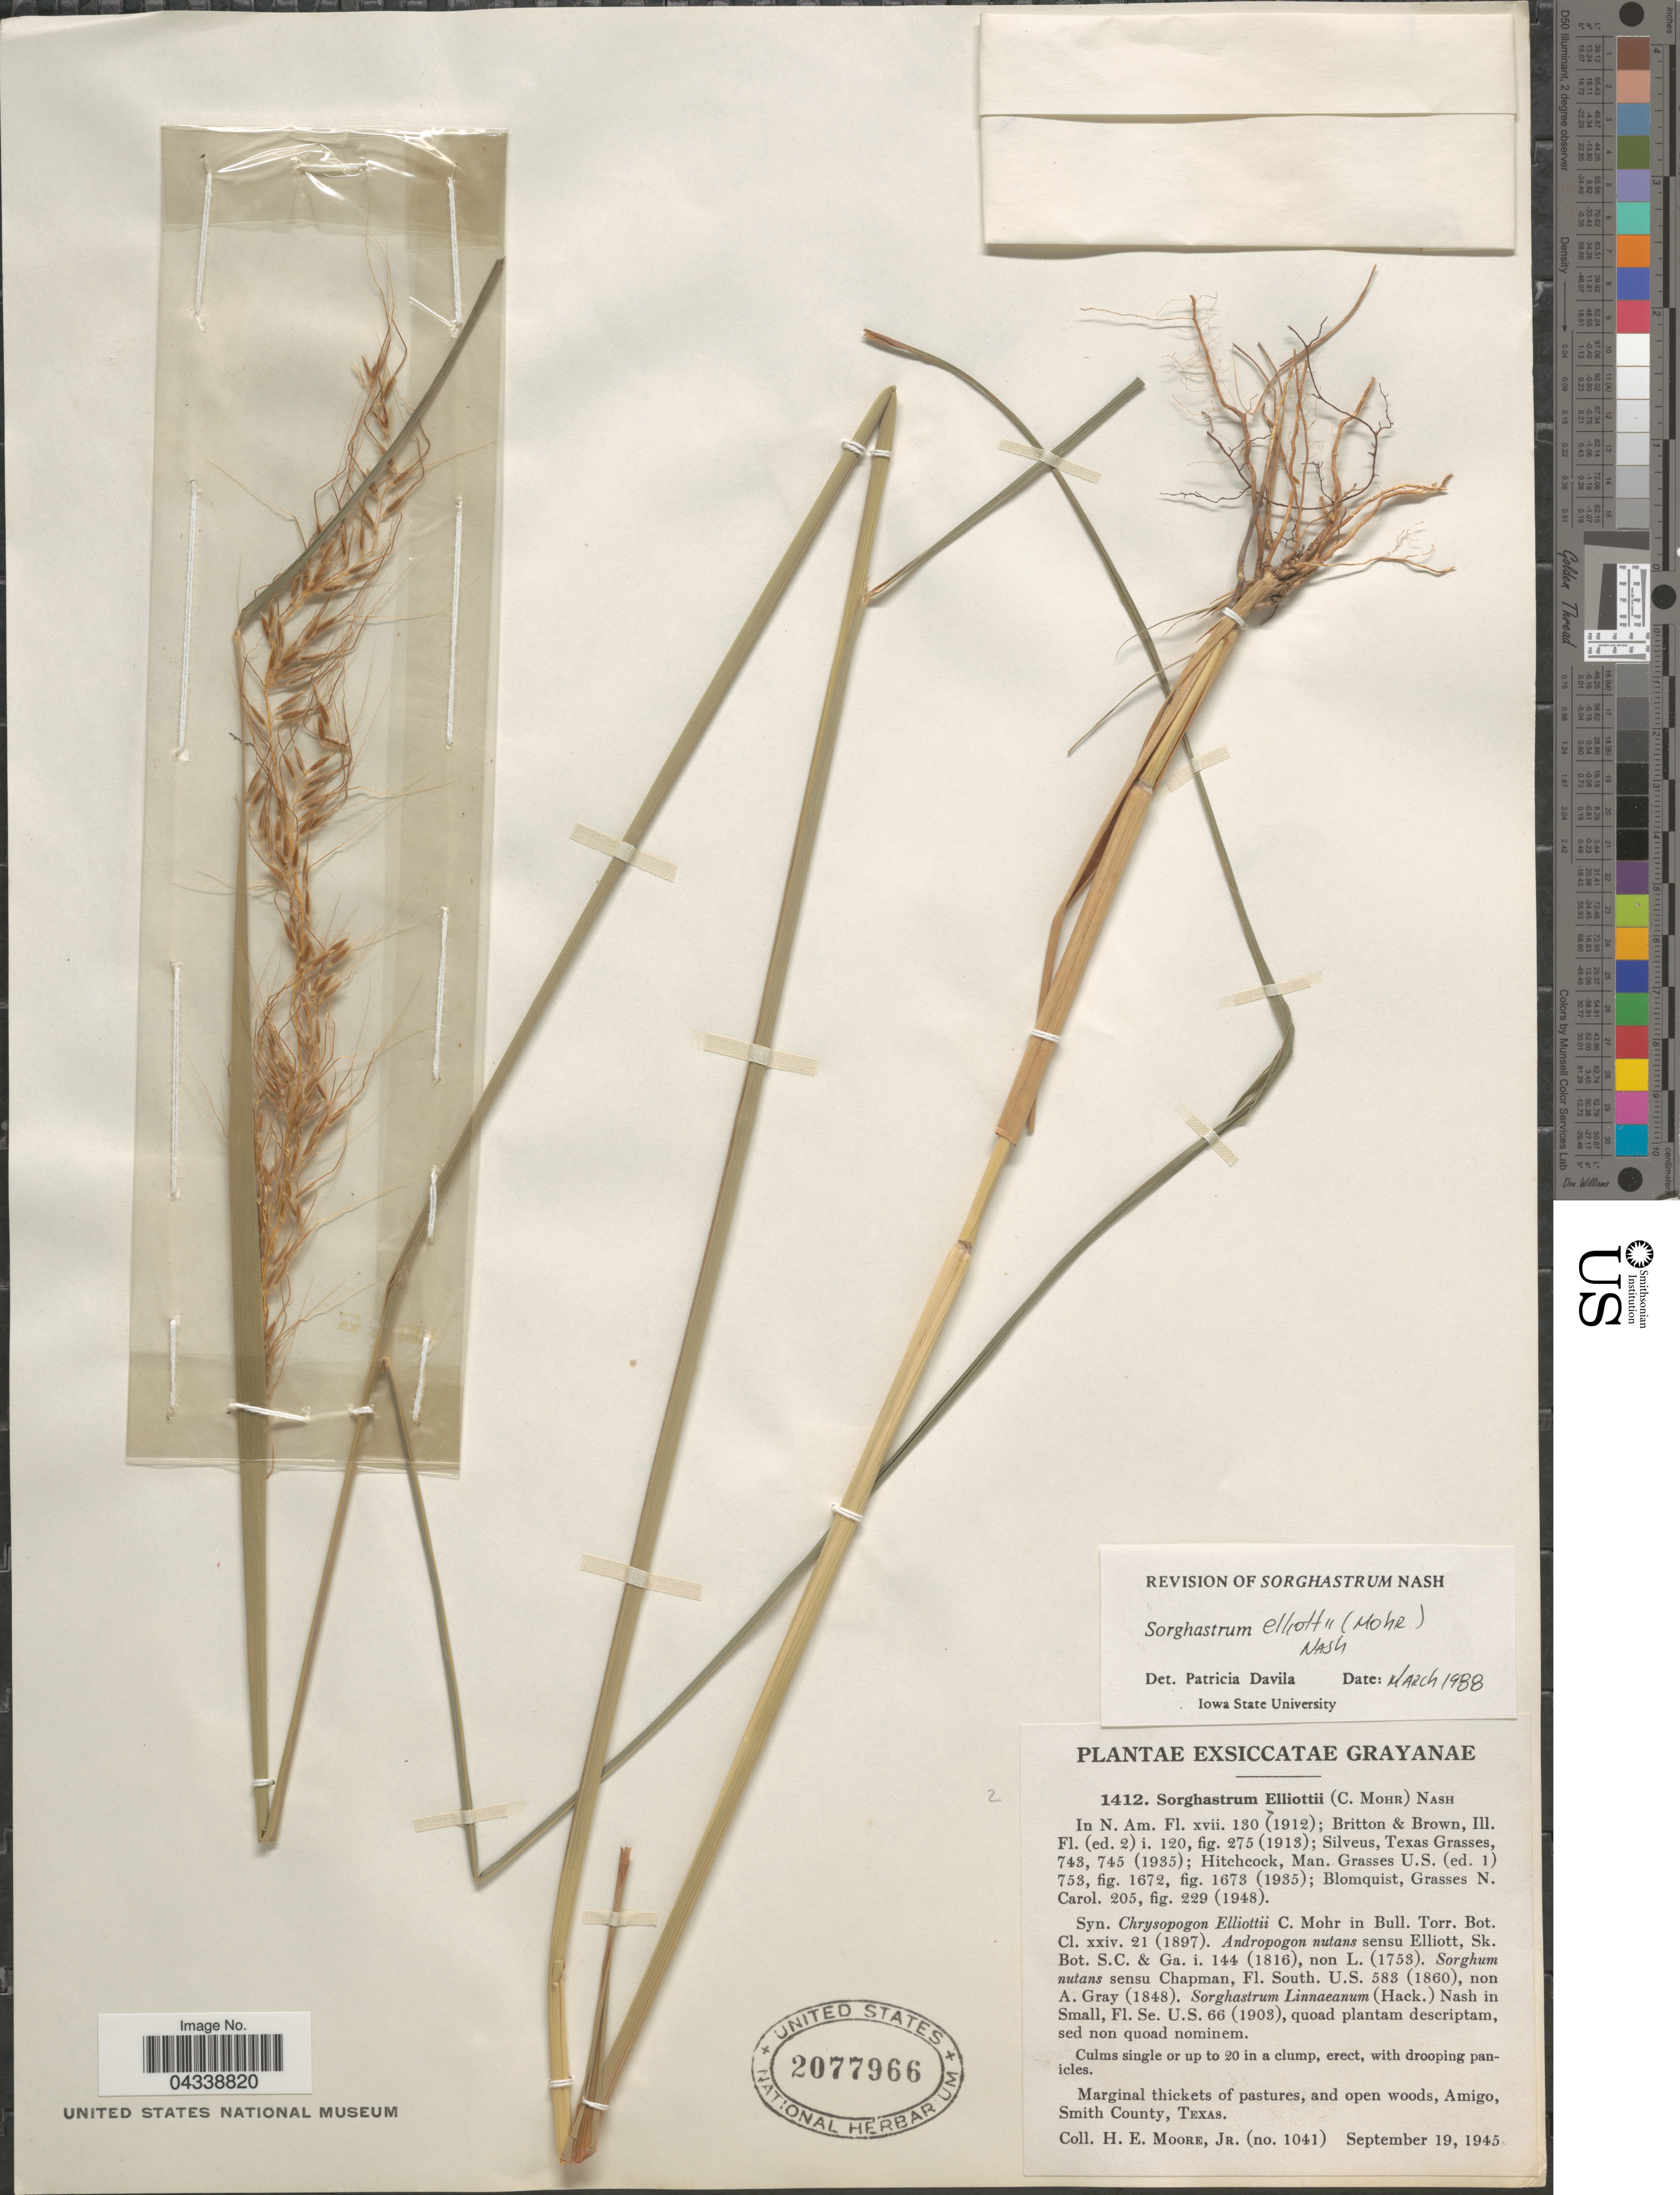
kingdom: Plantae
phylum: Tracheophyta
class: Liliopsida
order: Poales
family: Poaceae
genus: Sorghastrum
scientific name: Sorghastrum elliottii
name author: (C. Mohr) Nash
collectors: H. Moore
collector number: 1041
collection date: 1945-09-19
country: United States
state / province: Texas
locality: Amigo, Smith County.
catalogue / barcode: US 2077966